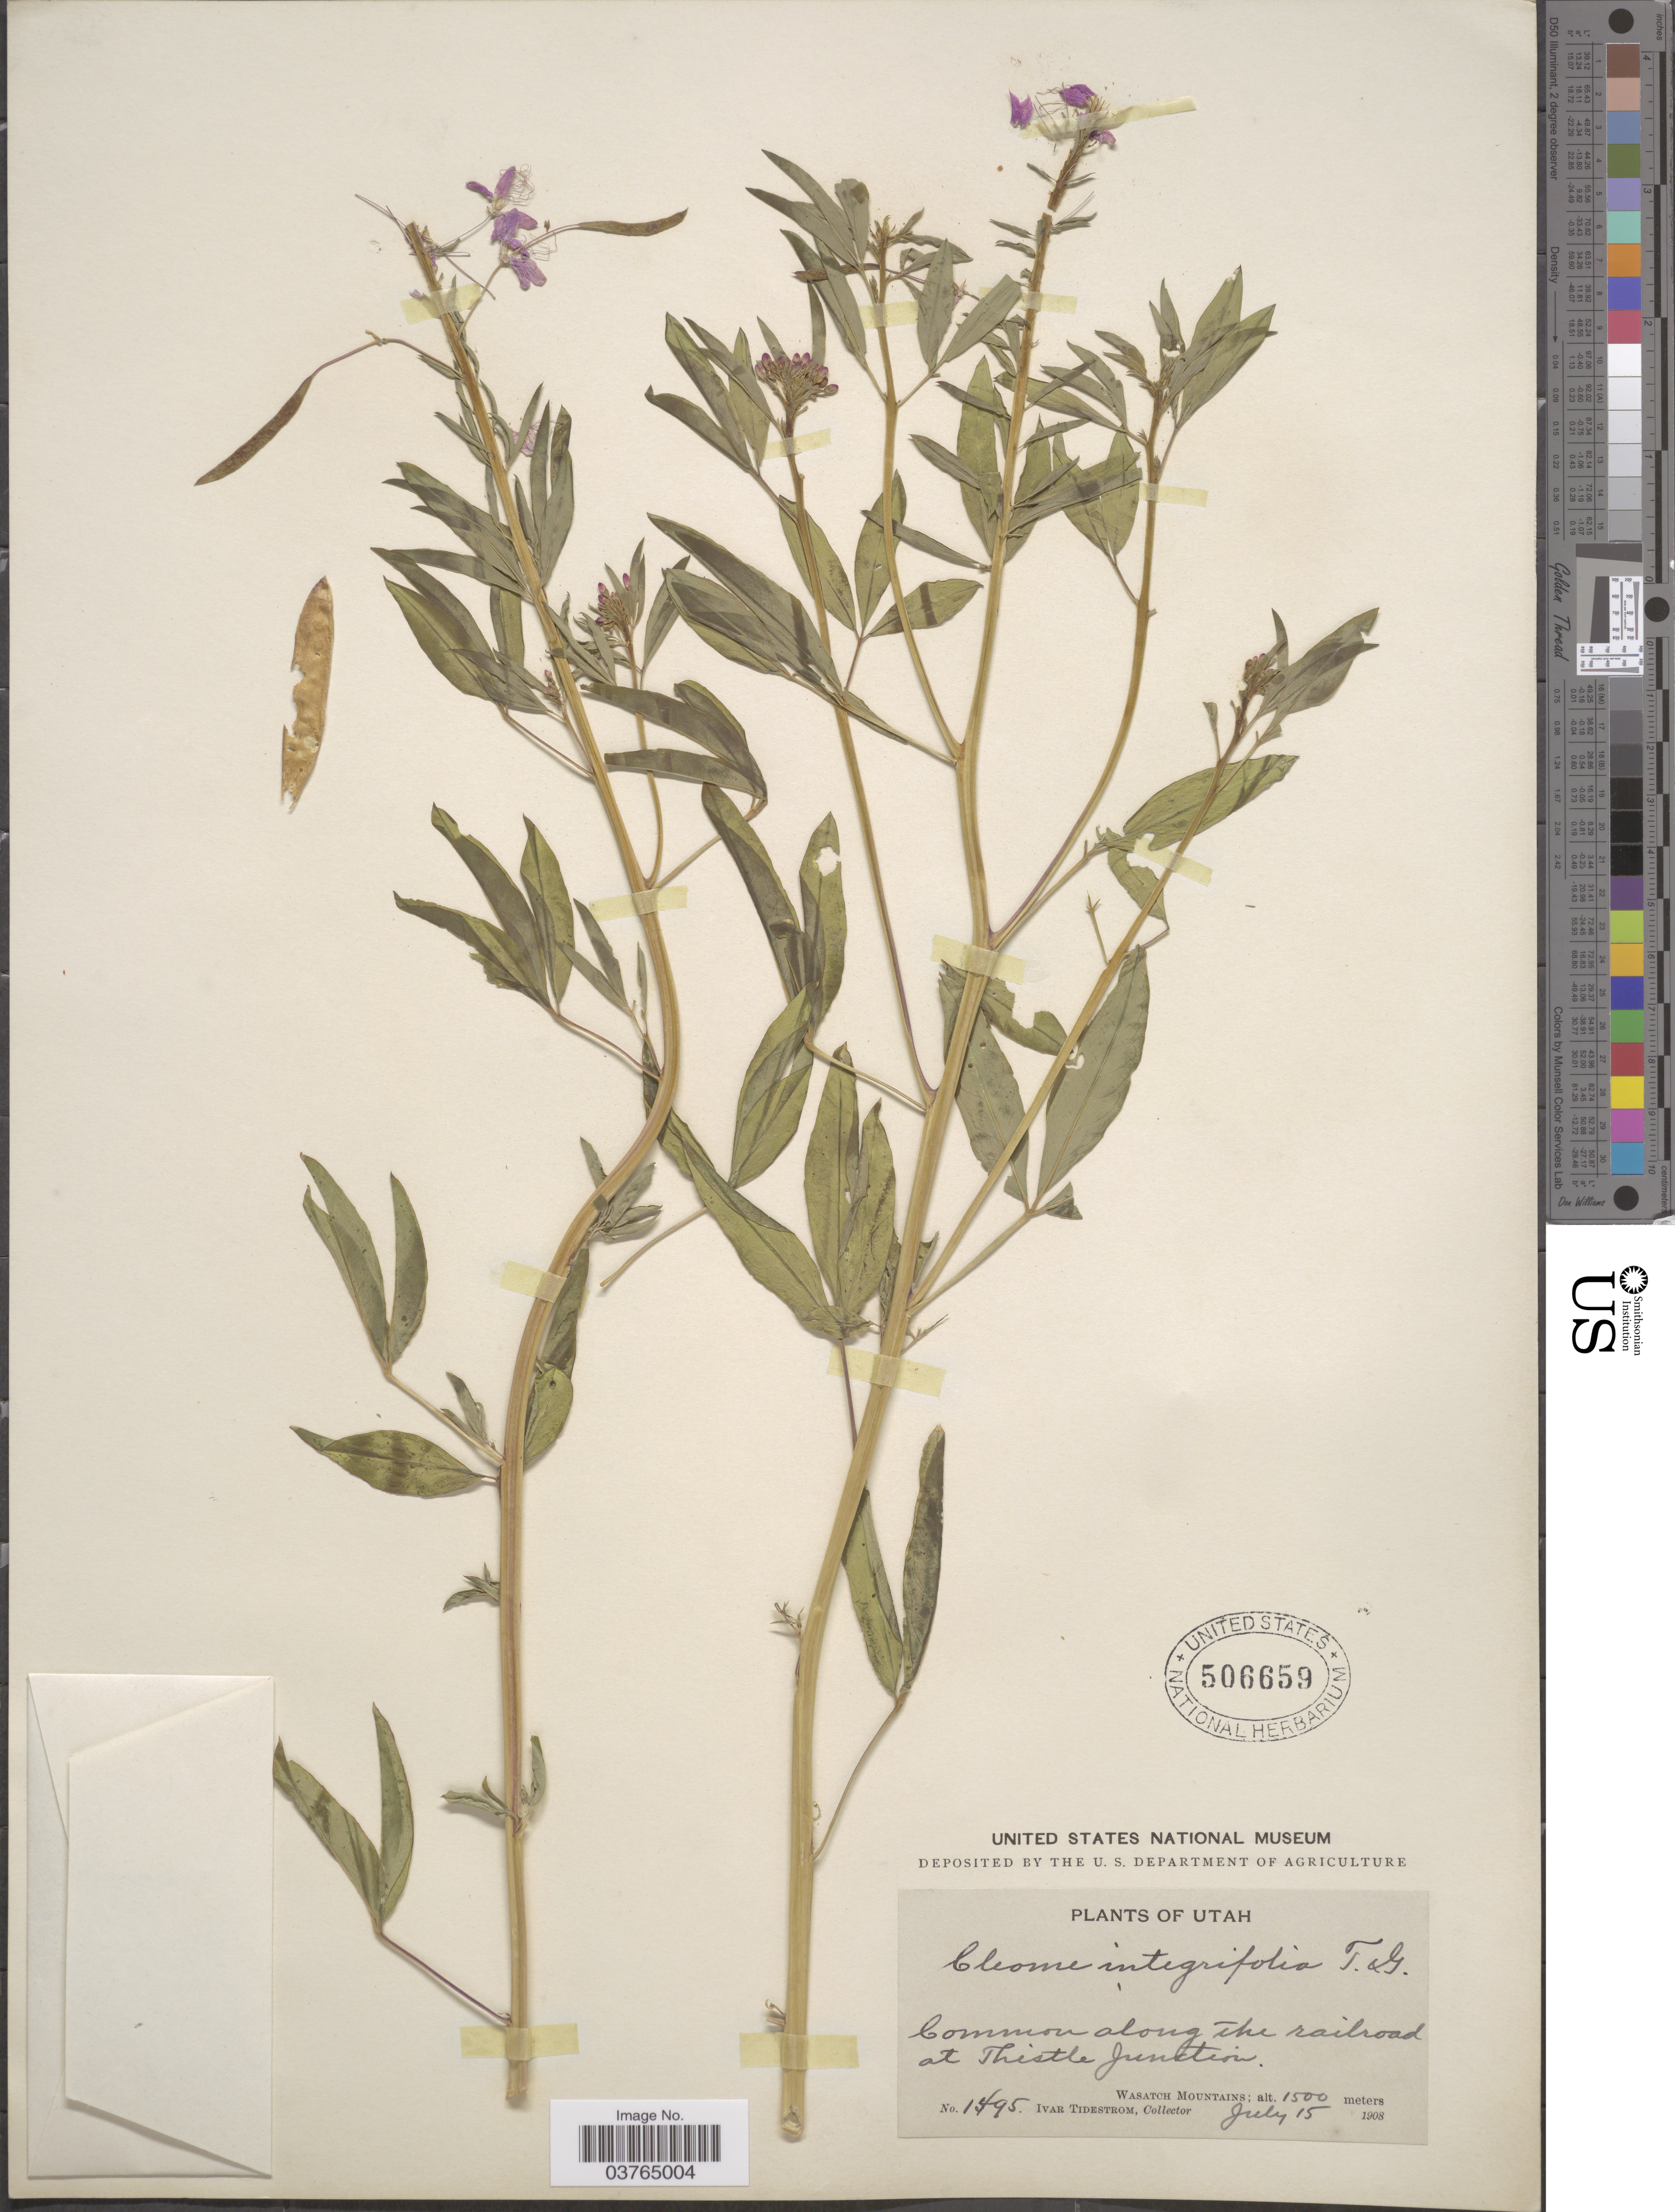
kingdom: Plantae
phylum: Tracheophyta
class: Magnoliopsida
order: Brassicales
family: Cleomaceae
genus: Cleomella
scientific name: Cleomella serrulata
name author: (Pursh) Roalson & J.C. Hall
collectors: I. F. Tidestrom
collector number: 1495*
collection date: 1908-07-15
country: United States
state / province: Utah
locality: Common along the railroad at Thistle Junction. Wasatch Mountains.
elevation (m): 1500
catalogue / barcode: US 506659